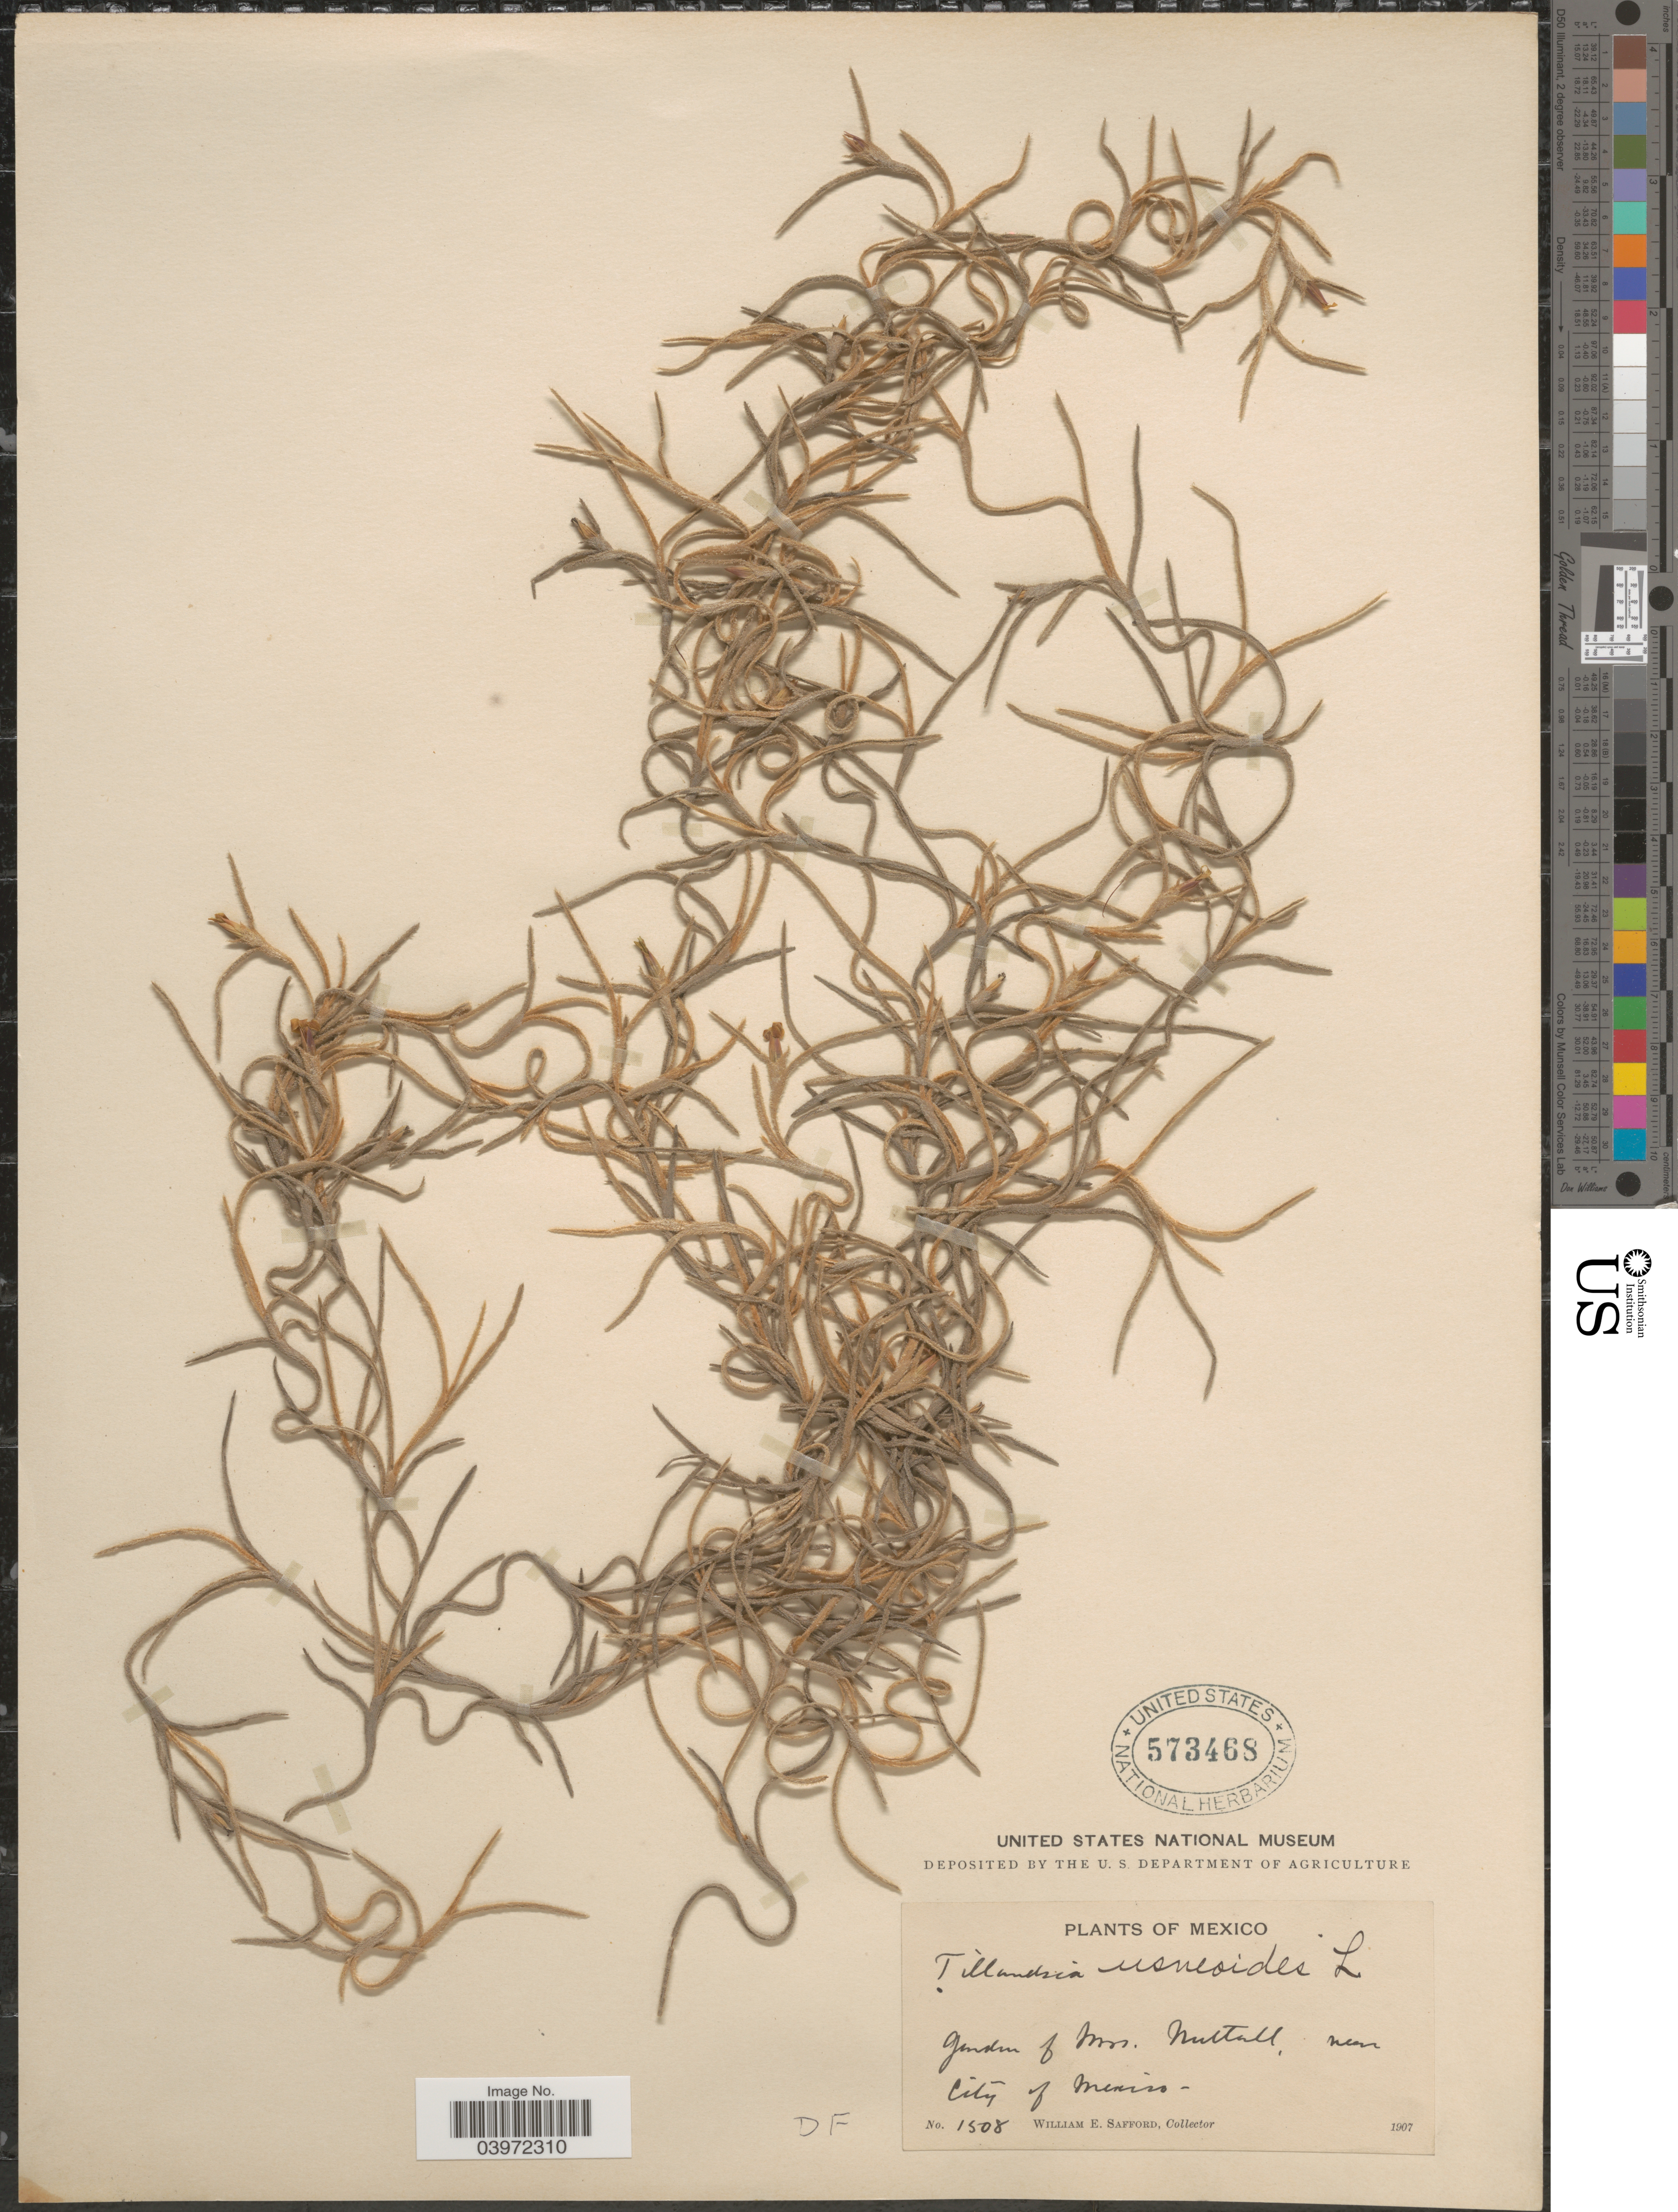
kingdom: Plantae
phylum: Tracheophyta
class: Liliopsida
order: Poales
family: Bromeliaceae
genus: Tillandsia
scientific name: Tillandsia usneoides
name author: (L.) L.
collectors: W. E. Safford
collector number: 1508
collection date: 1907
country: Mexico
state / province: Distrito Federal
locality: DF: Garden of Mrs. Nuttall, near City of Mexico.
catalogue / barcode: US 573468